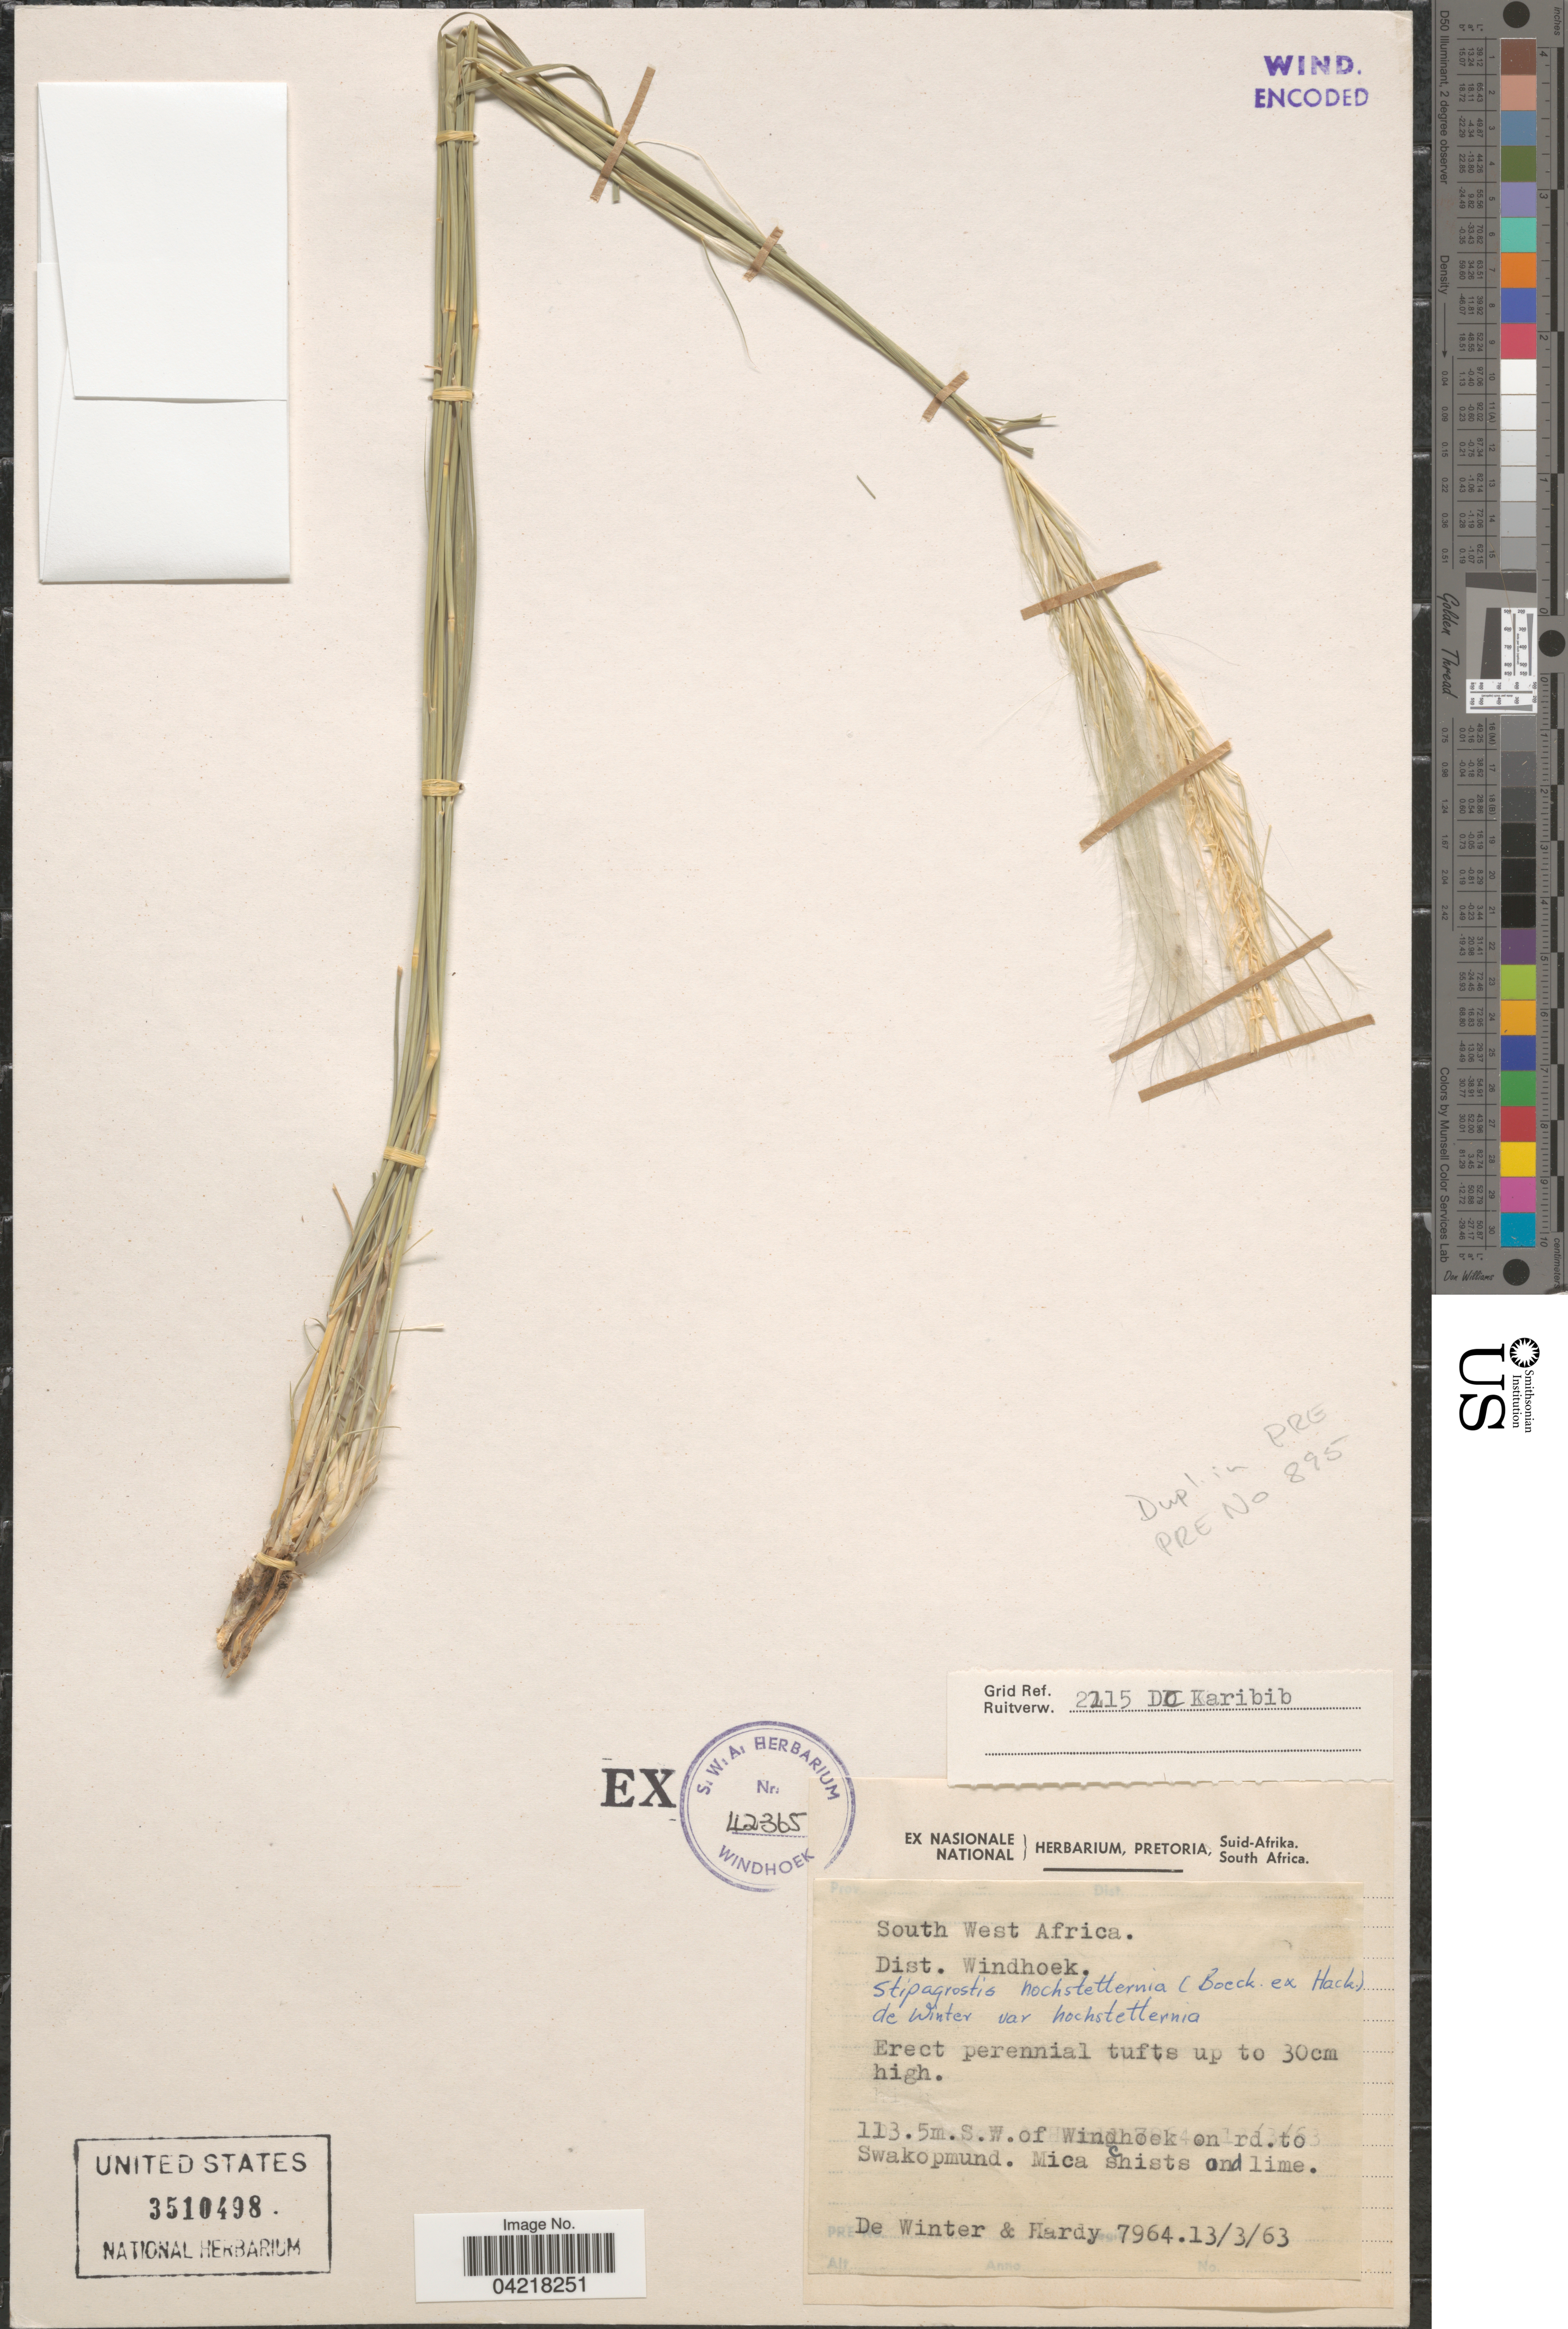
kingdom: Plantae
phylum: Tracheophyta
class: Liliopsida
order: Poales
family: Poaceae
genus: Stipagrostis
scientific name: Stipagrostis hochstetterana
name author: (Beck & Hack.) De Winter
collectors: -- de Winter & -. Hardy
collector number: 7964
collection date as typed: Transcribed d/m/y: 13/3/63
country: Namibia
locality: South West Africa. Dist. Windhoek. 113. 5m. S.W. of Windhoek on rd. to Swakopmund.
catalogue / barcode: US 3510498